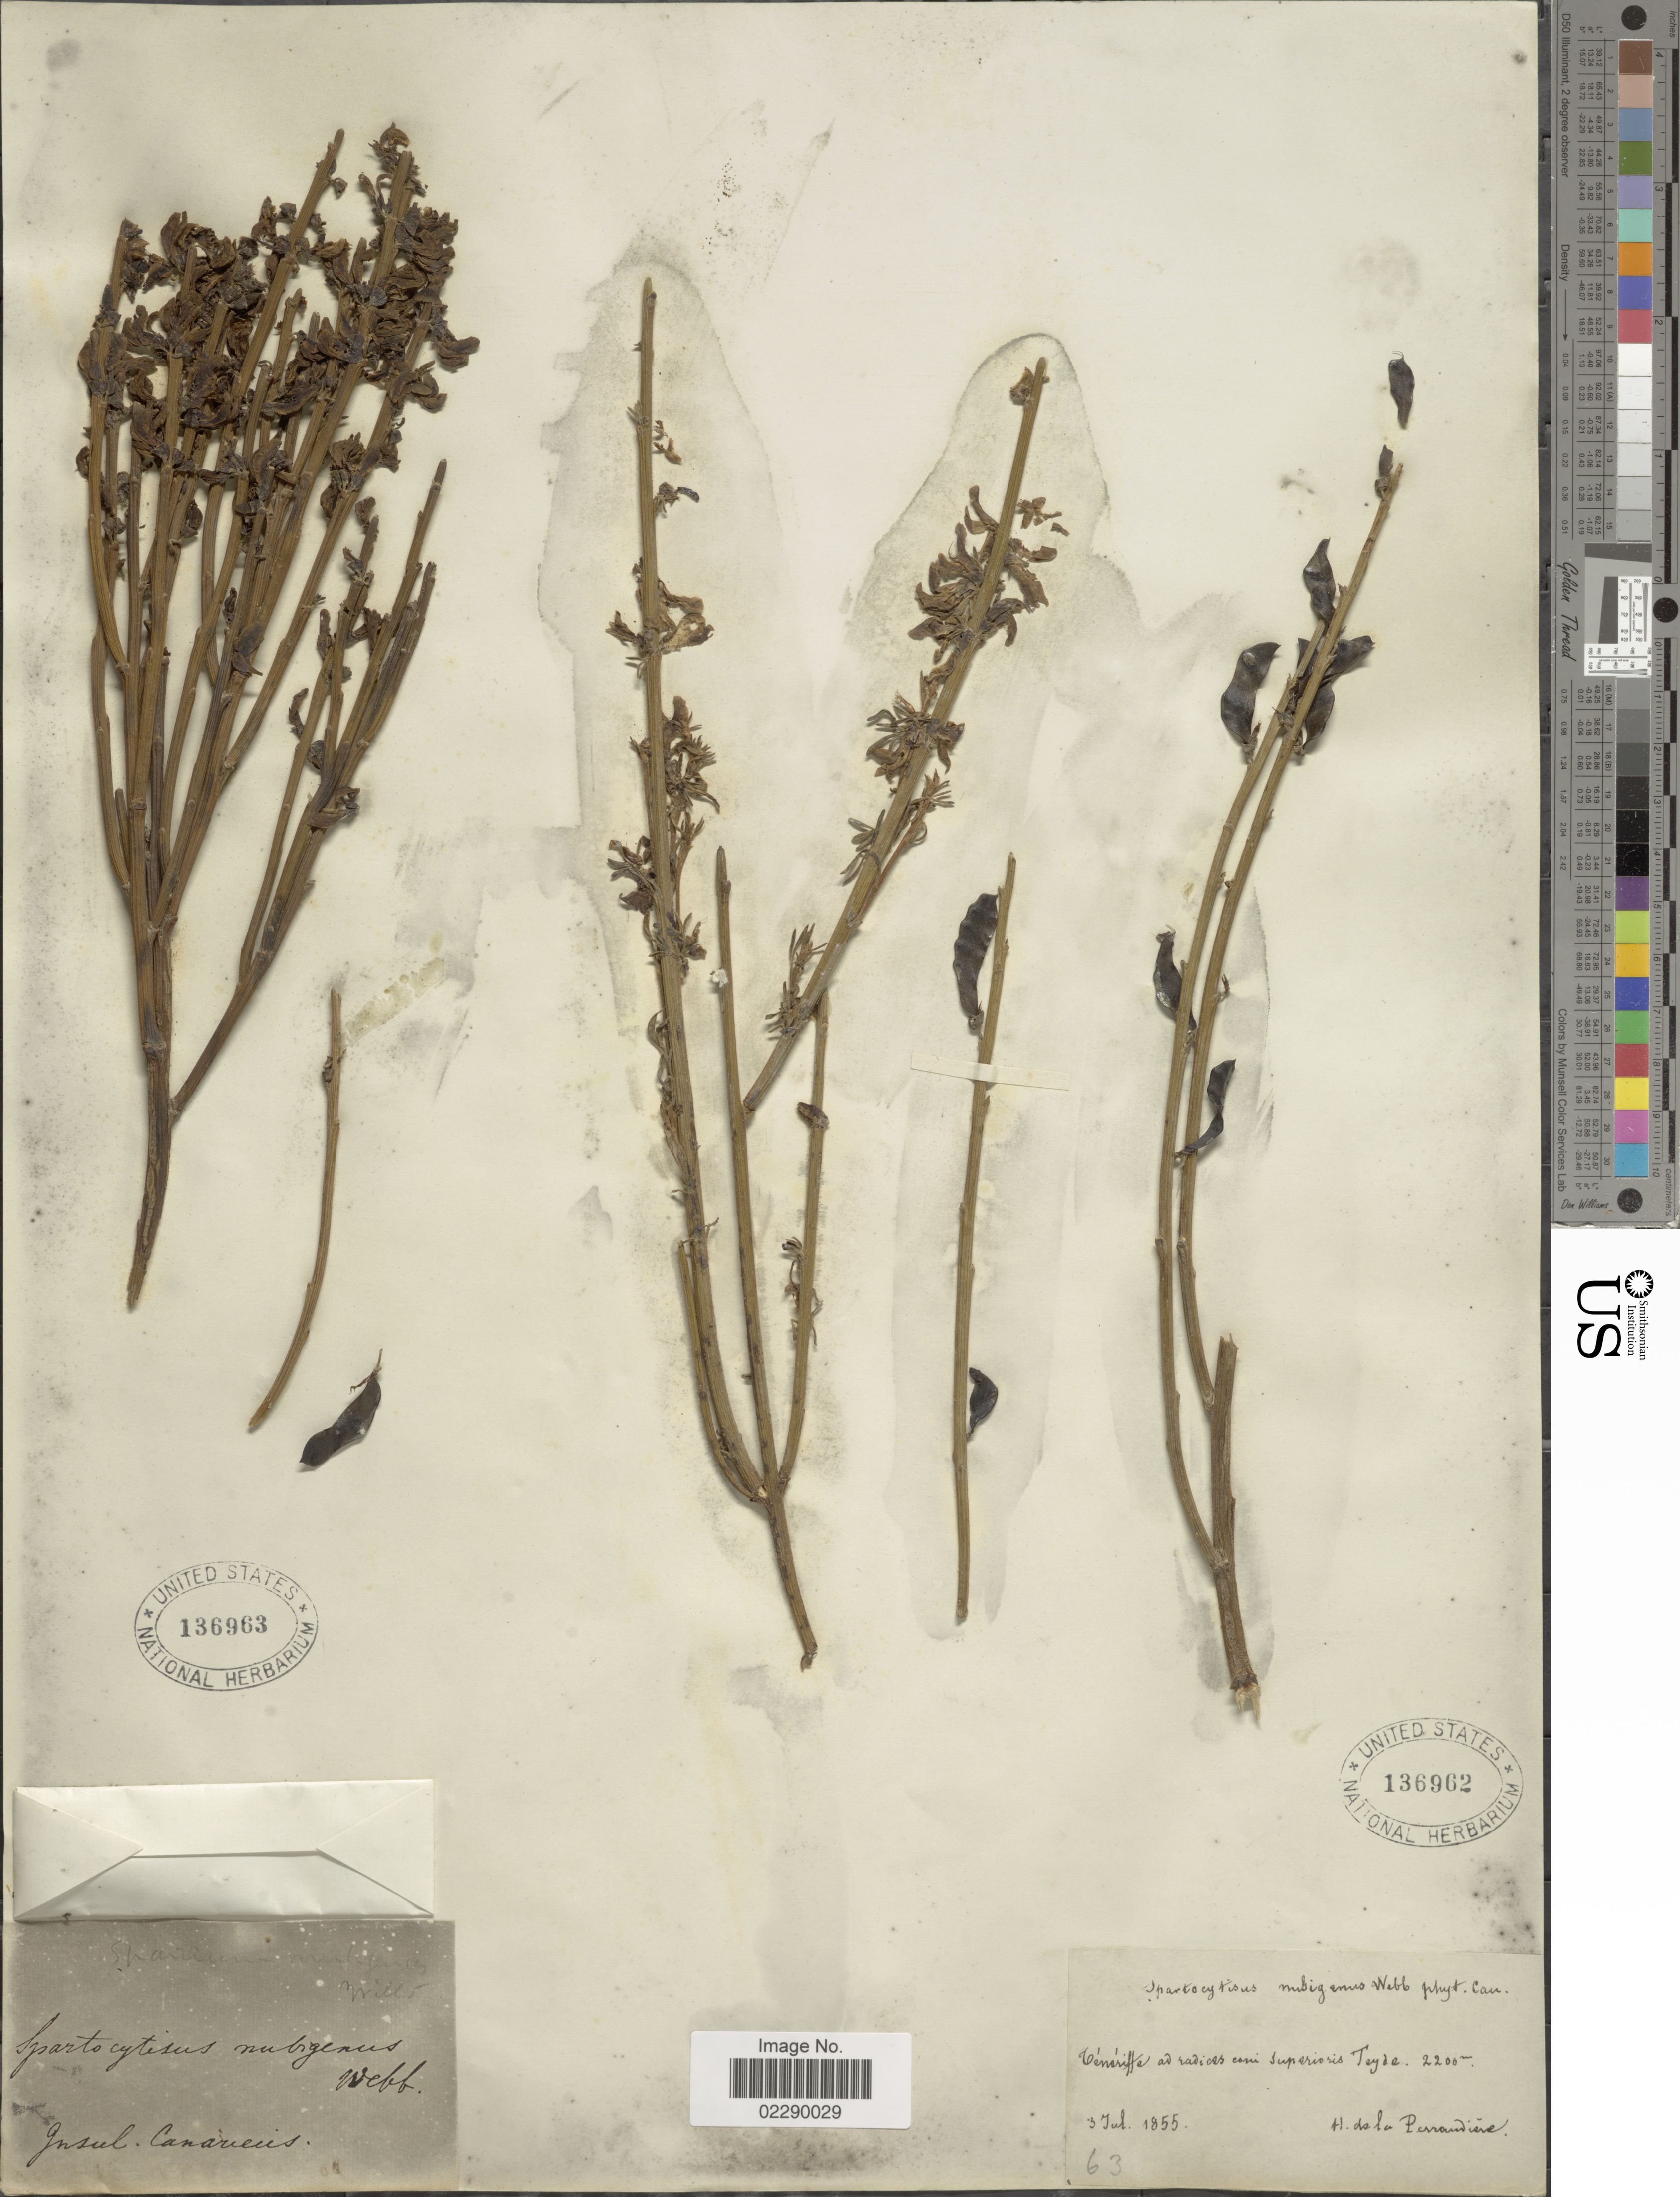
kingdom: Plantae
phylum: Tracheophyta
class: Magnoliopsida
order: Fabales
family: Fabaceae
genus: Spartium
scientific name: Spartium nubigenum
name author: Aiton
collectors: H. de la Perraudière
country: Spain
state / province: Canarias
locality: Insul. Canariens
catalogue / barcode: US 136963-2